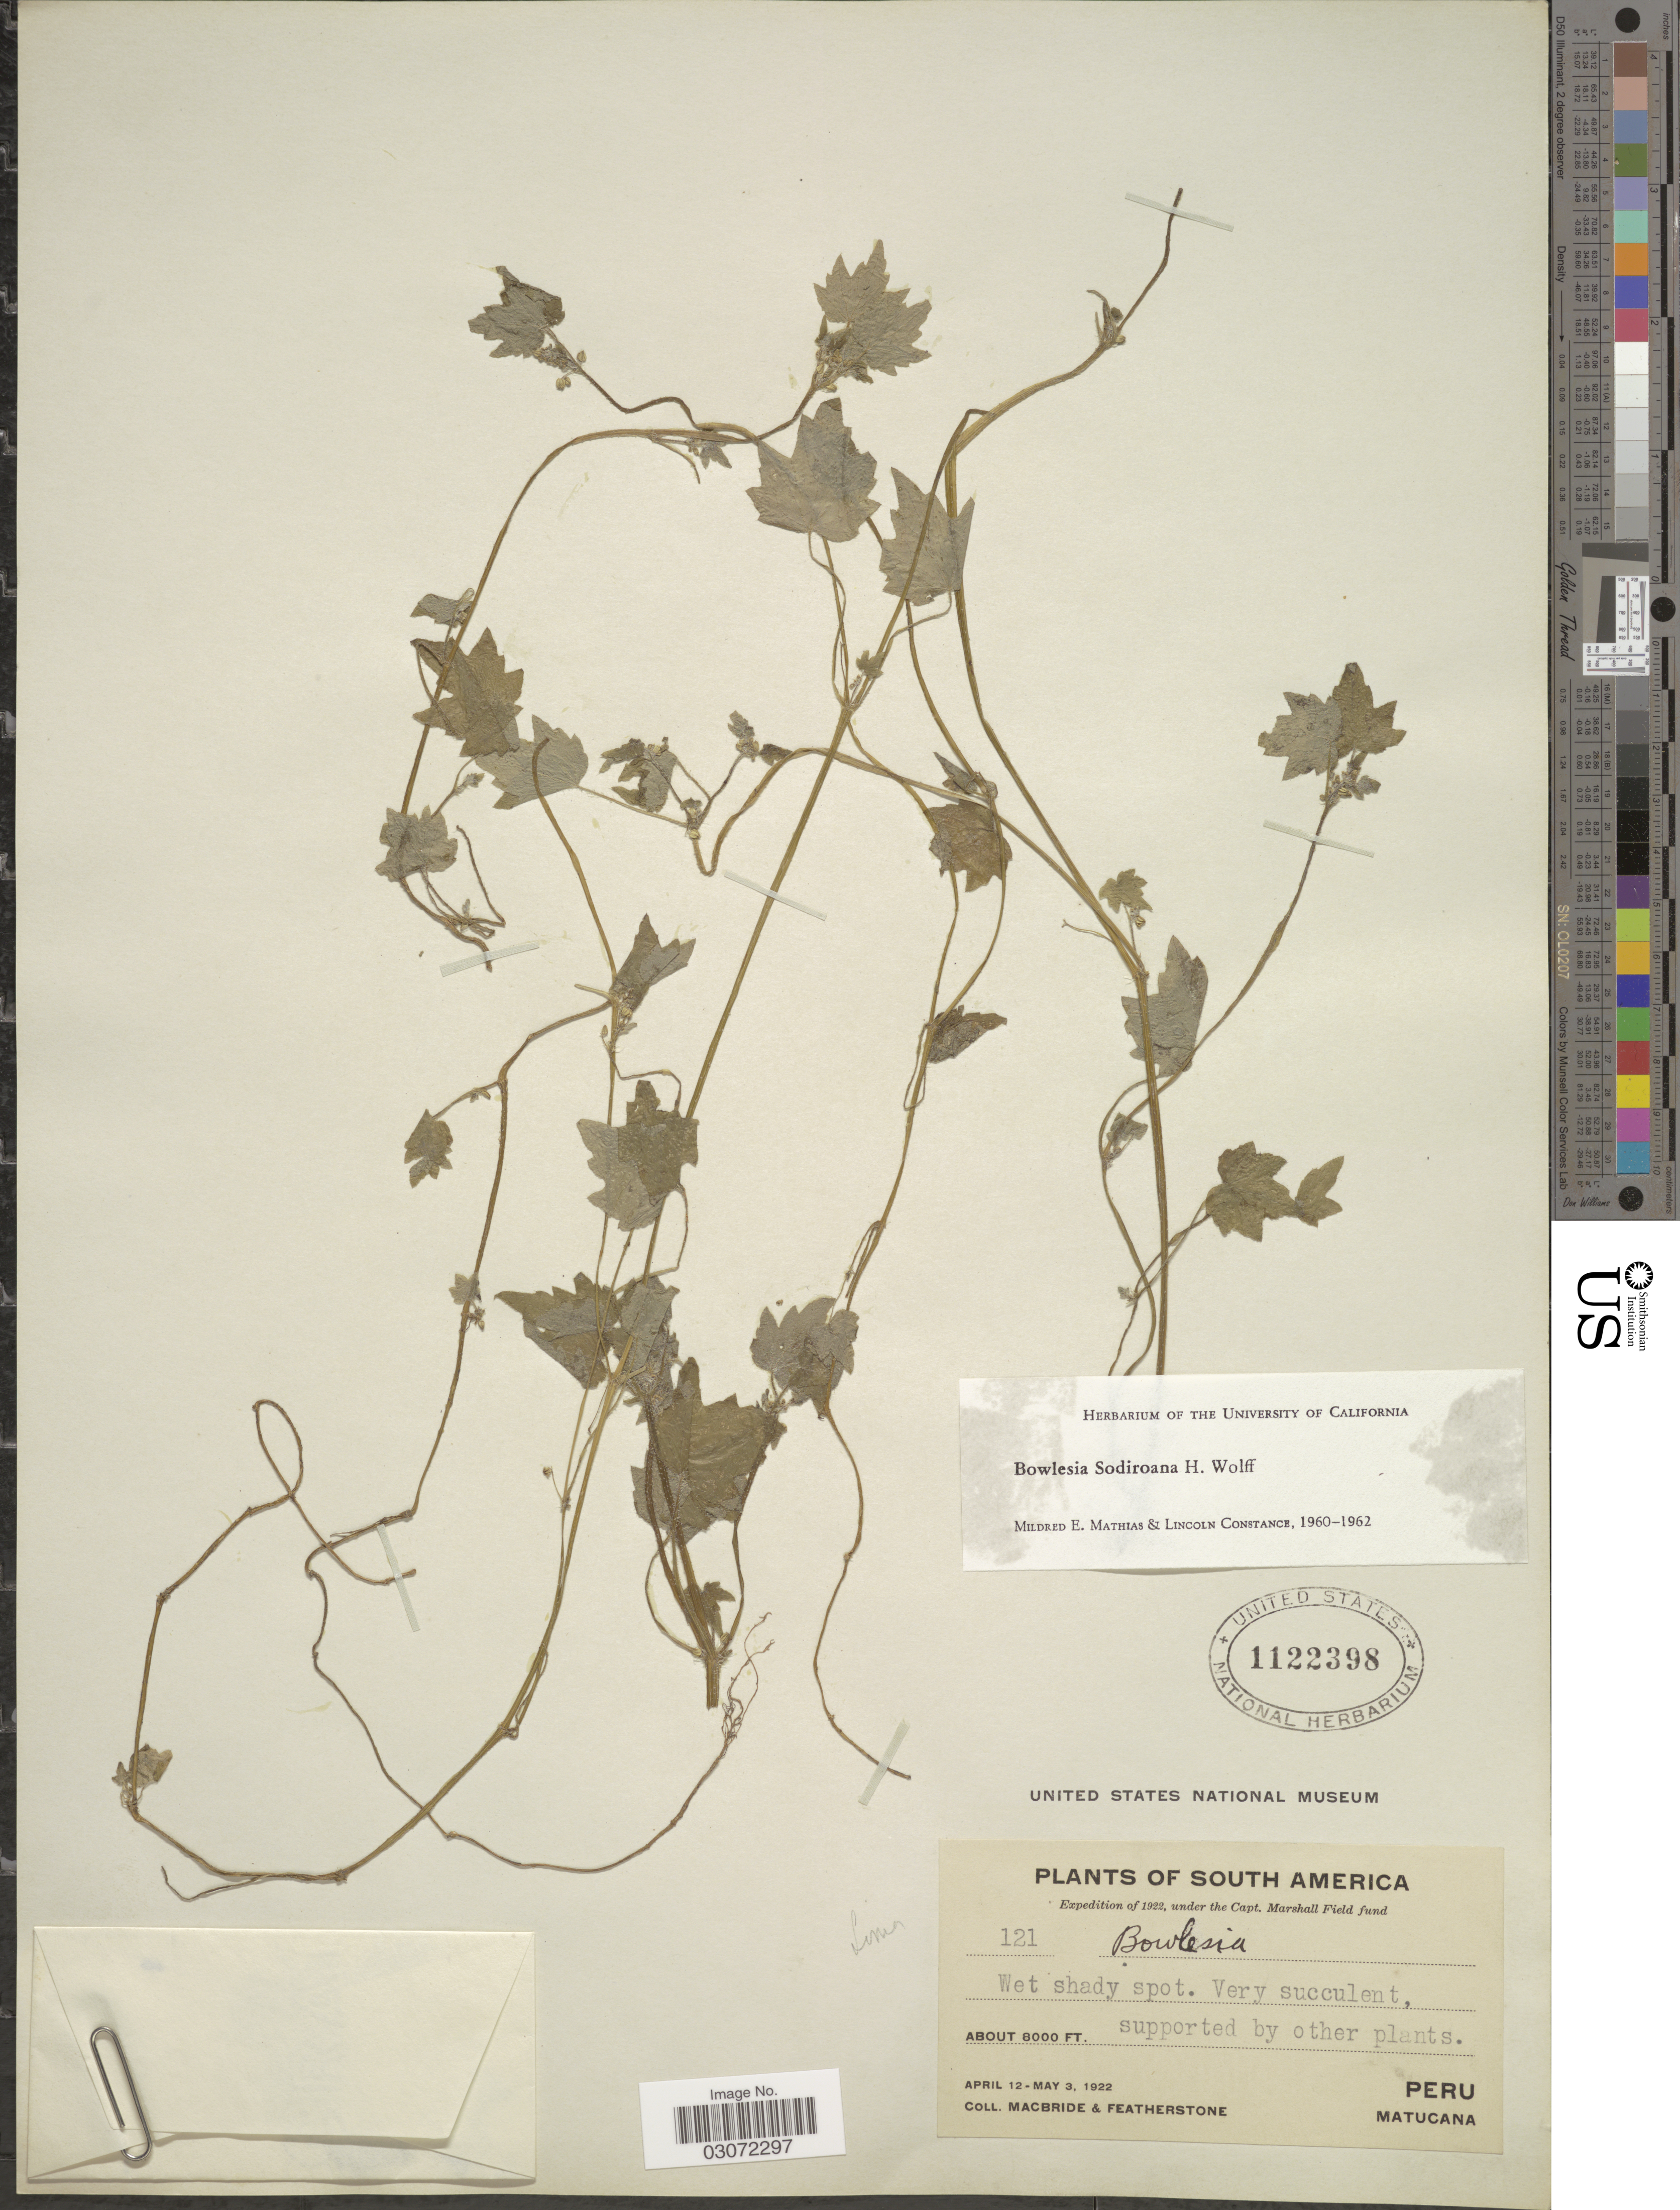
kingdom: Plantae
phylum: Tracheophyta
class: Magnoliopsida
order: Apiales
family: Apiaceae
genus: Bowlesia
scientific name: Bowlesia sodiroana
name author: H. Wolff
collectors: Macbride, -- & -. Featherstone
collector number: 121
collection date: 1922-04-12/1922-05-03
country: Peru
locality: Matucana.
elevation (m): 2438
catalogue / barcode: US 1122398